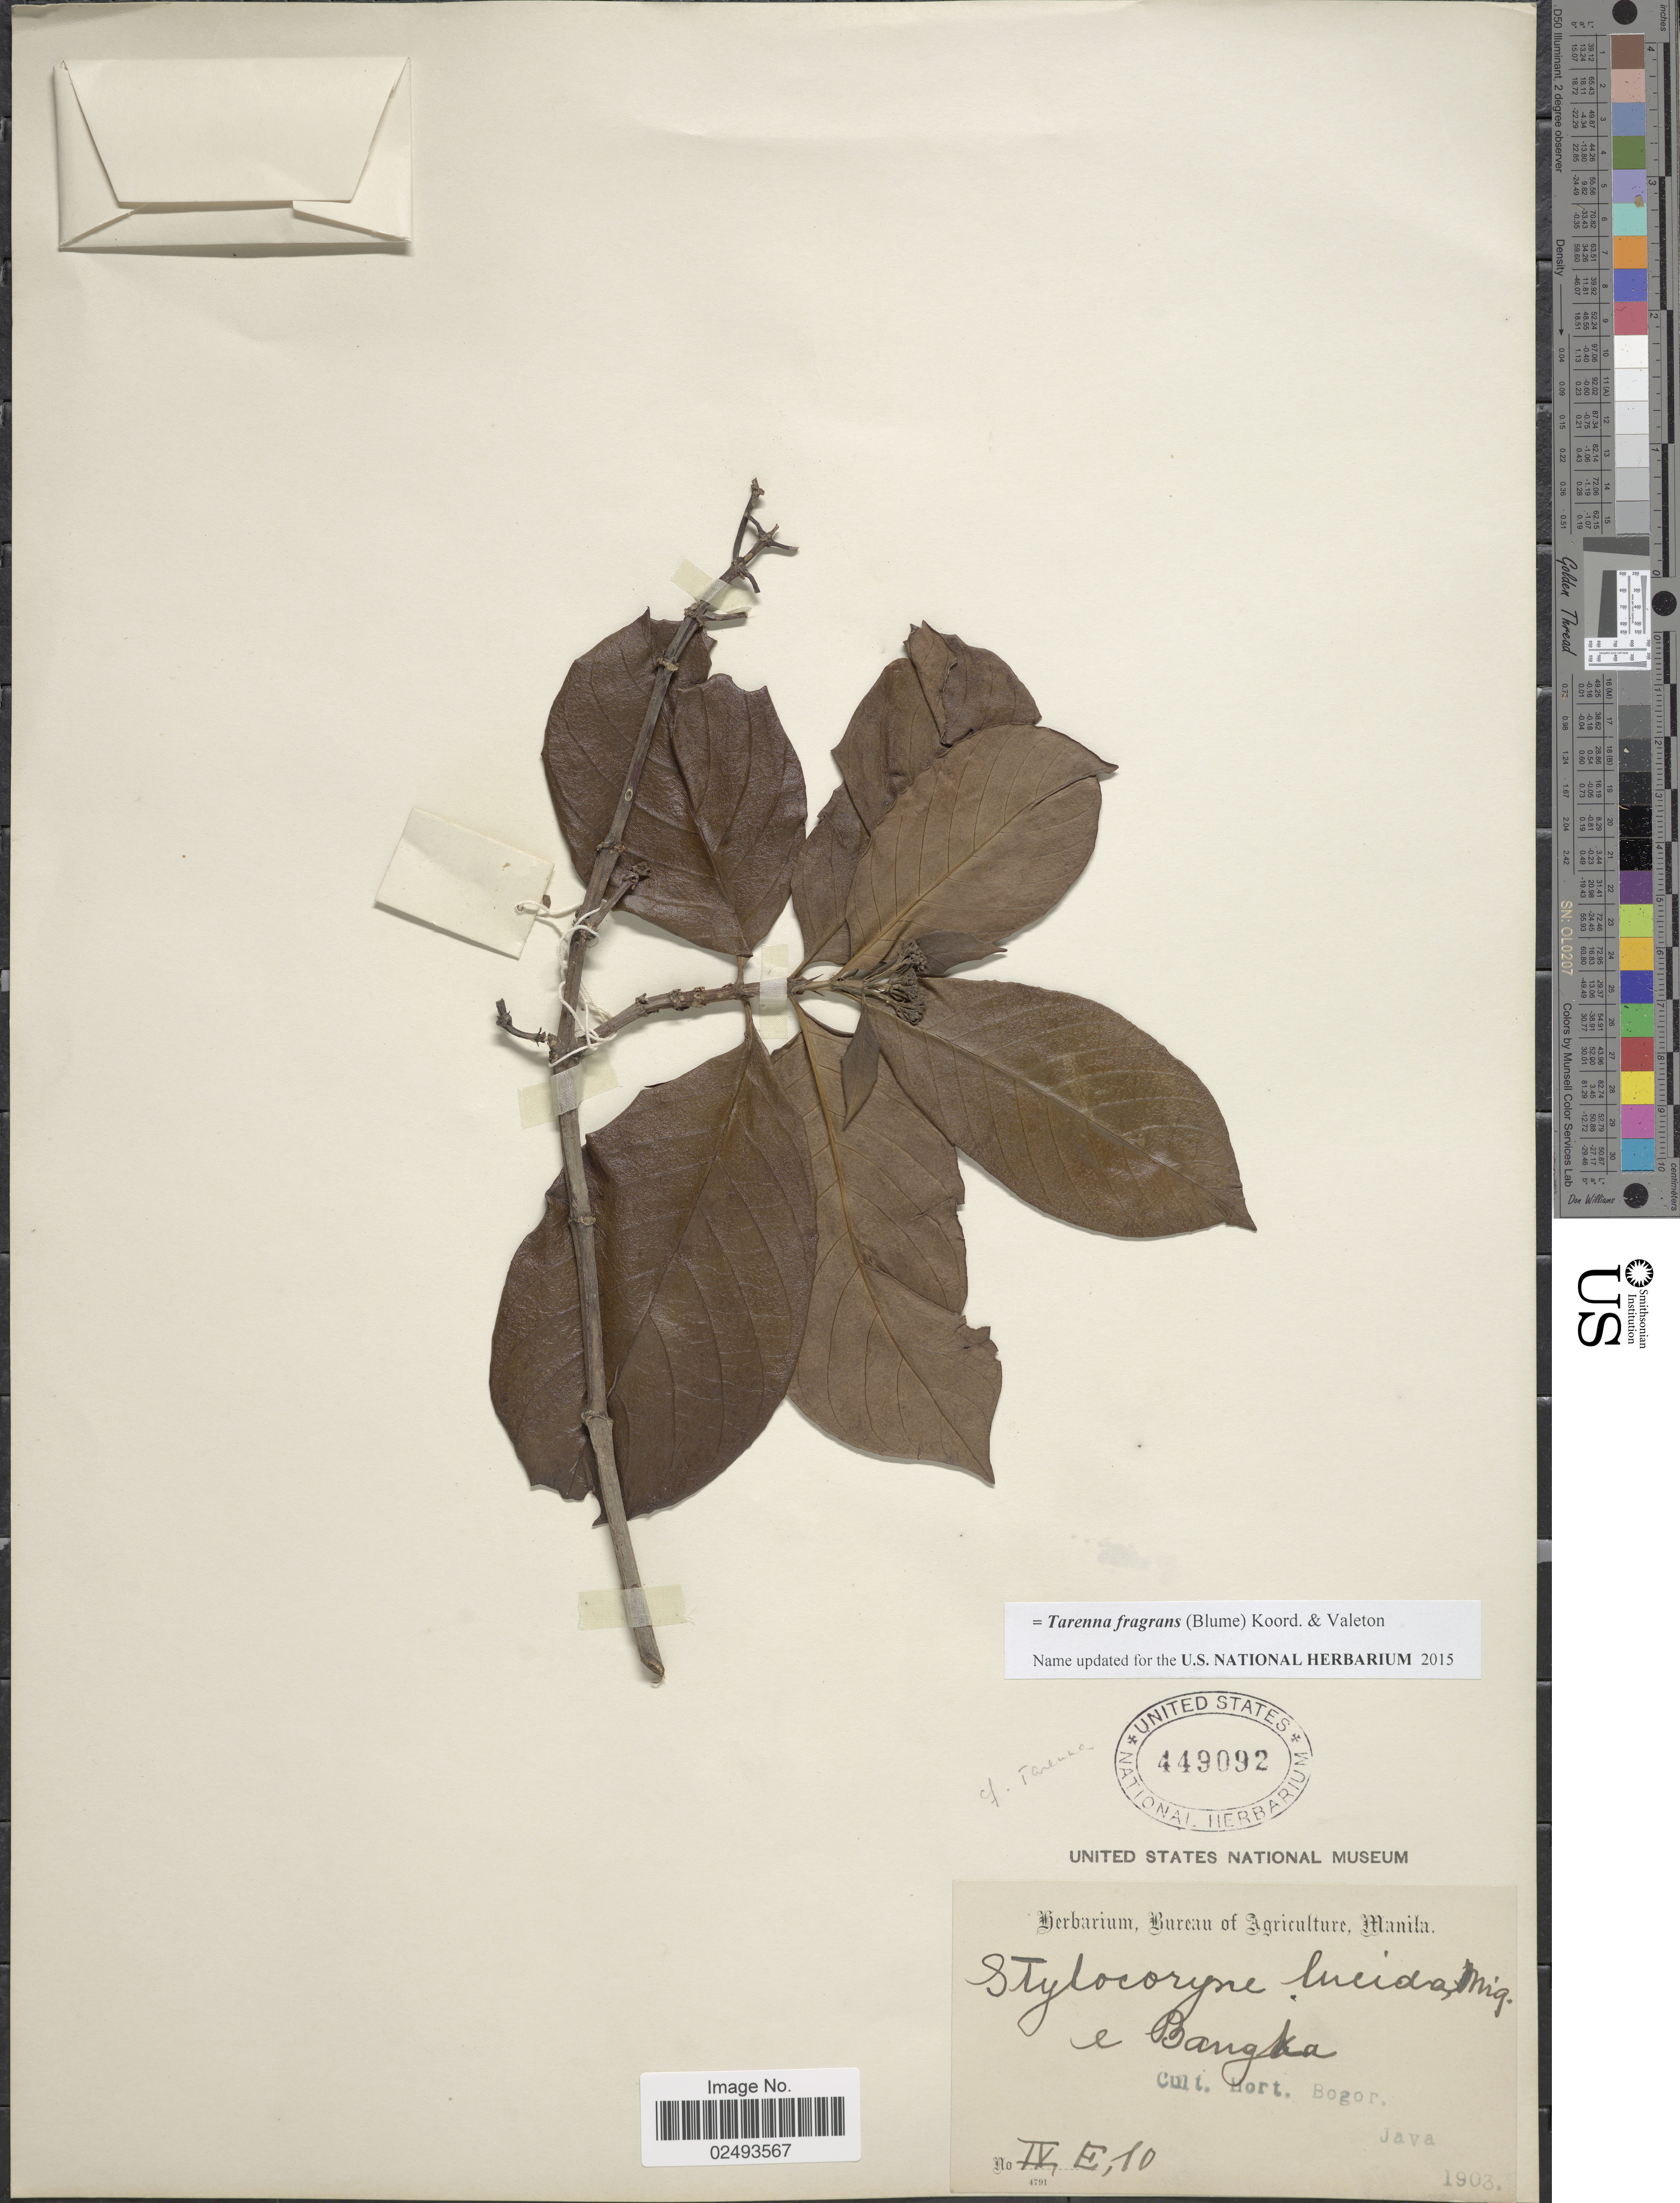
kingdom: Plantae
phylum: Tracheophyta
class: Magnoliopsida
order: Gentianales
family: Rubiaceae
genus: Tarenna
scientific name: Tarenna fragrans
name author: (Blume) Koord. & Valeton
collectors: ex Herb. Bur. Agric. Manila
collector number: IV/E10*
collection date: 1903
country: Indonesia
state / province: Java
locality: E. Banga, Hort. Bogor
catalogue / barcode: US 449092